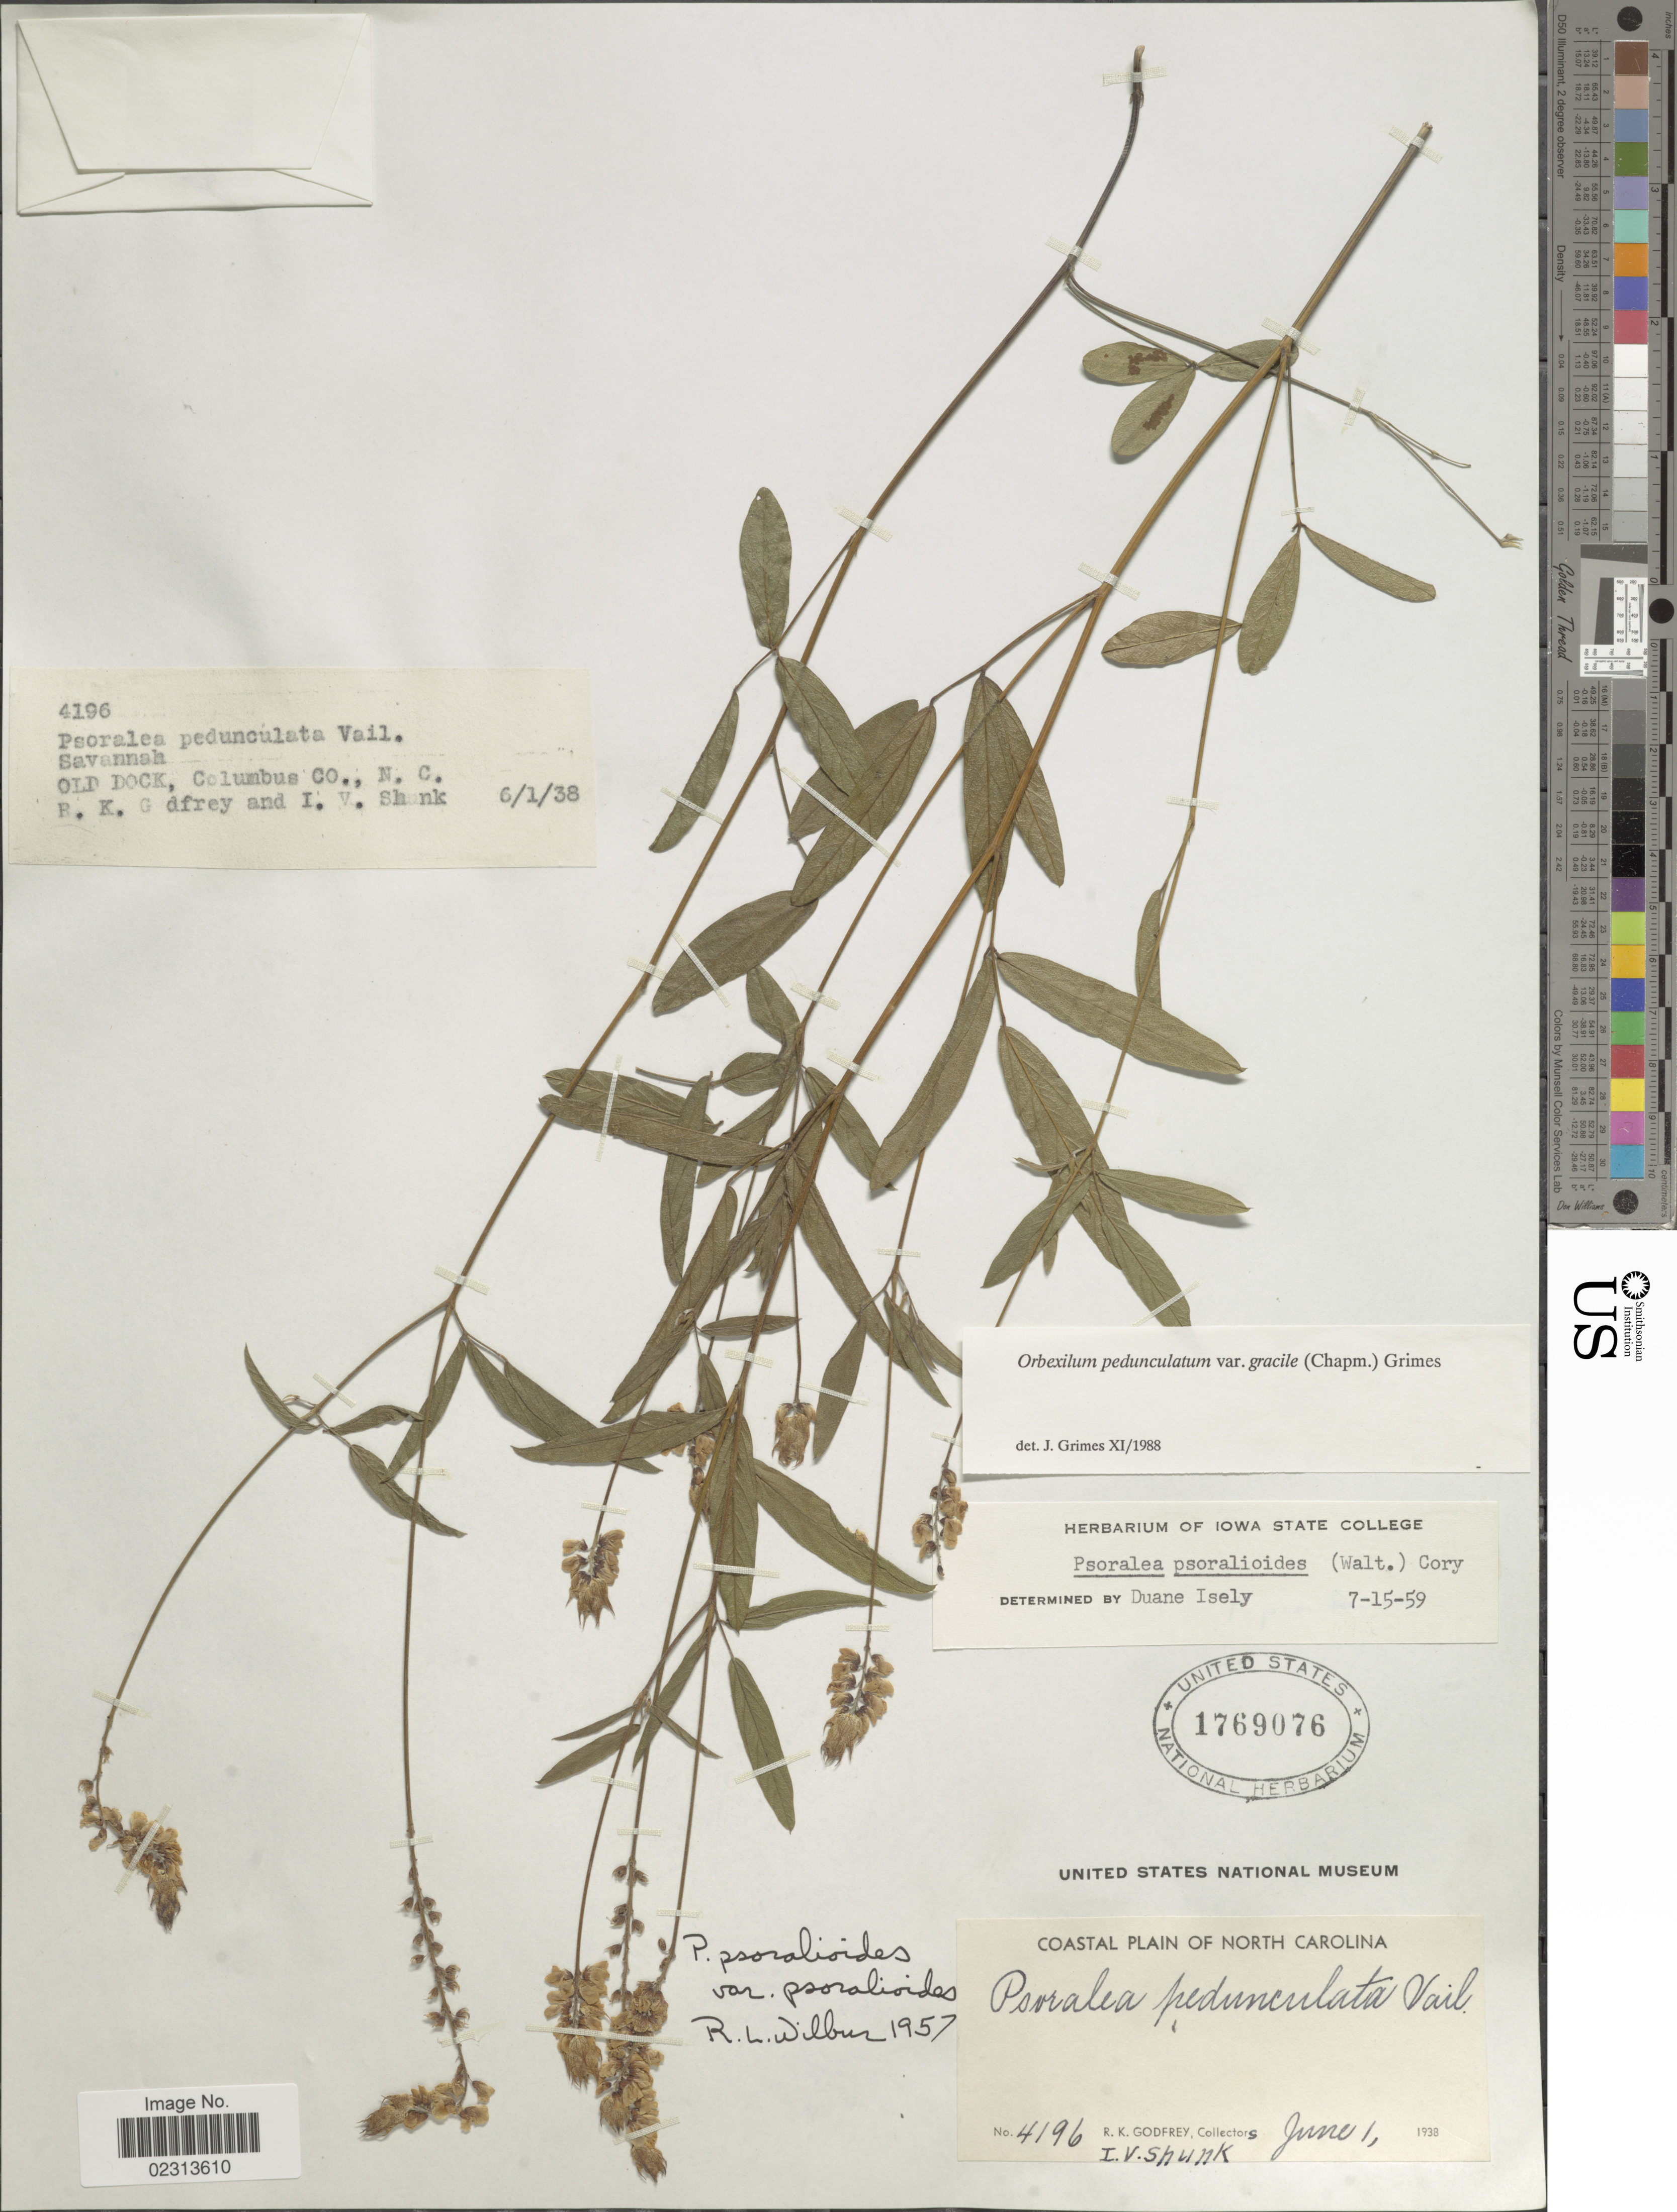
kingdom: Plantae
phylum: Tracheophyta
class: Magnoliopsida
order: Fabales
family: Fabaceae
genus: Orbexilum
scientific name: Orbexilum pedunculatum var. gracile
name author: (Torr. & A. Gray) J.W. Grimes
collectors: R. K. Godfrey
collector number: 4196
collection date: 1938-06-01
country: United States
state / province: North Carolina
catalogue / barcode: US 1769076